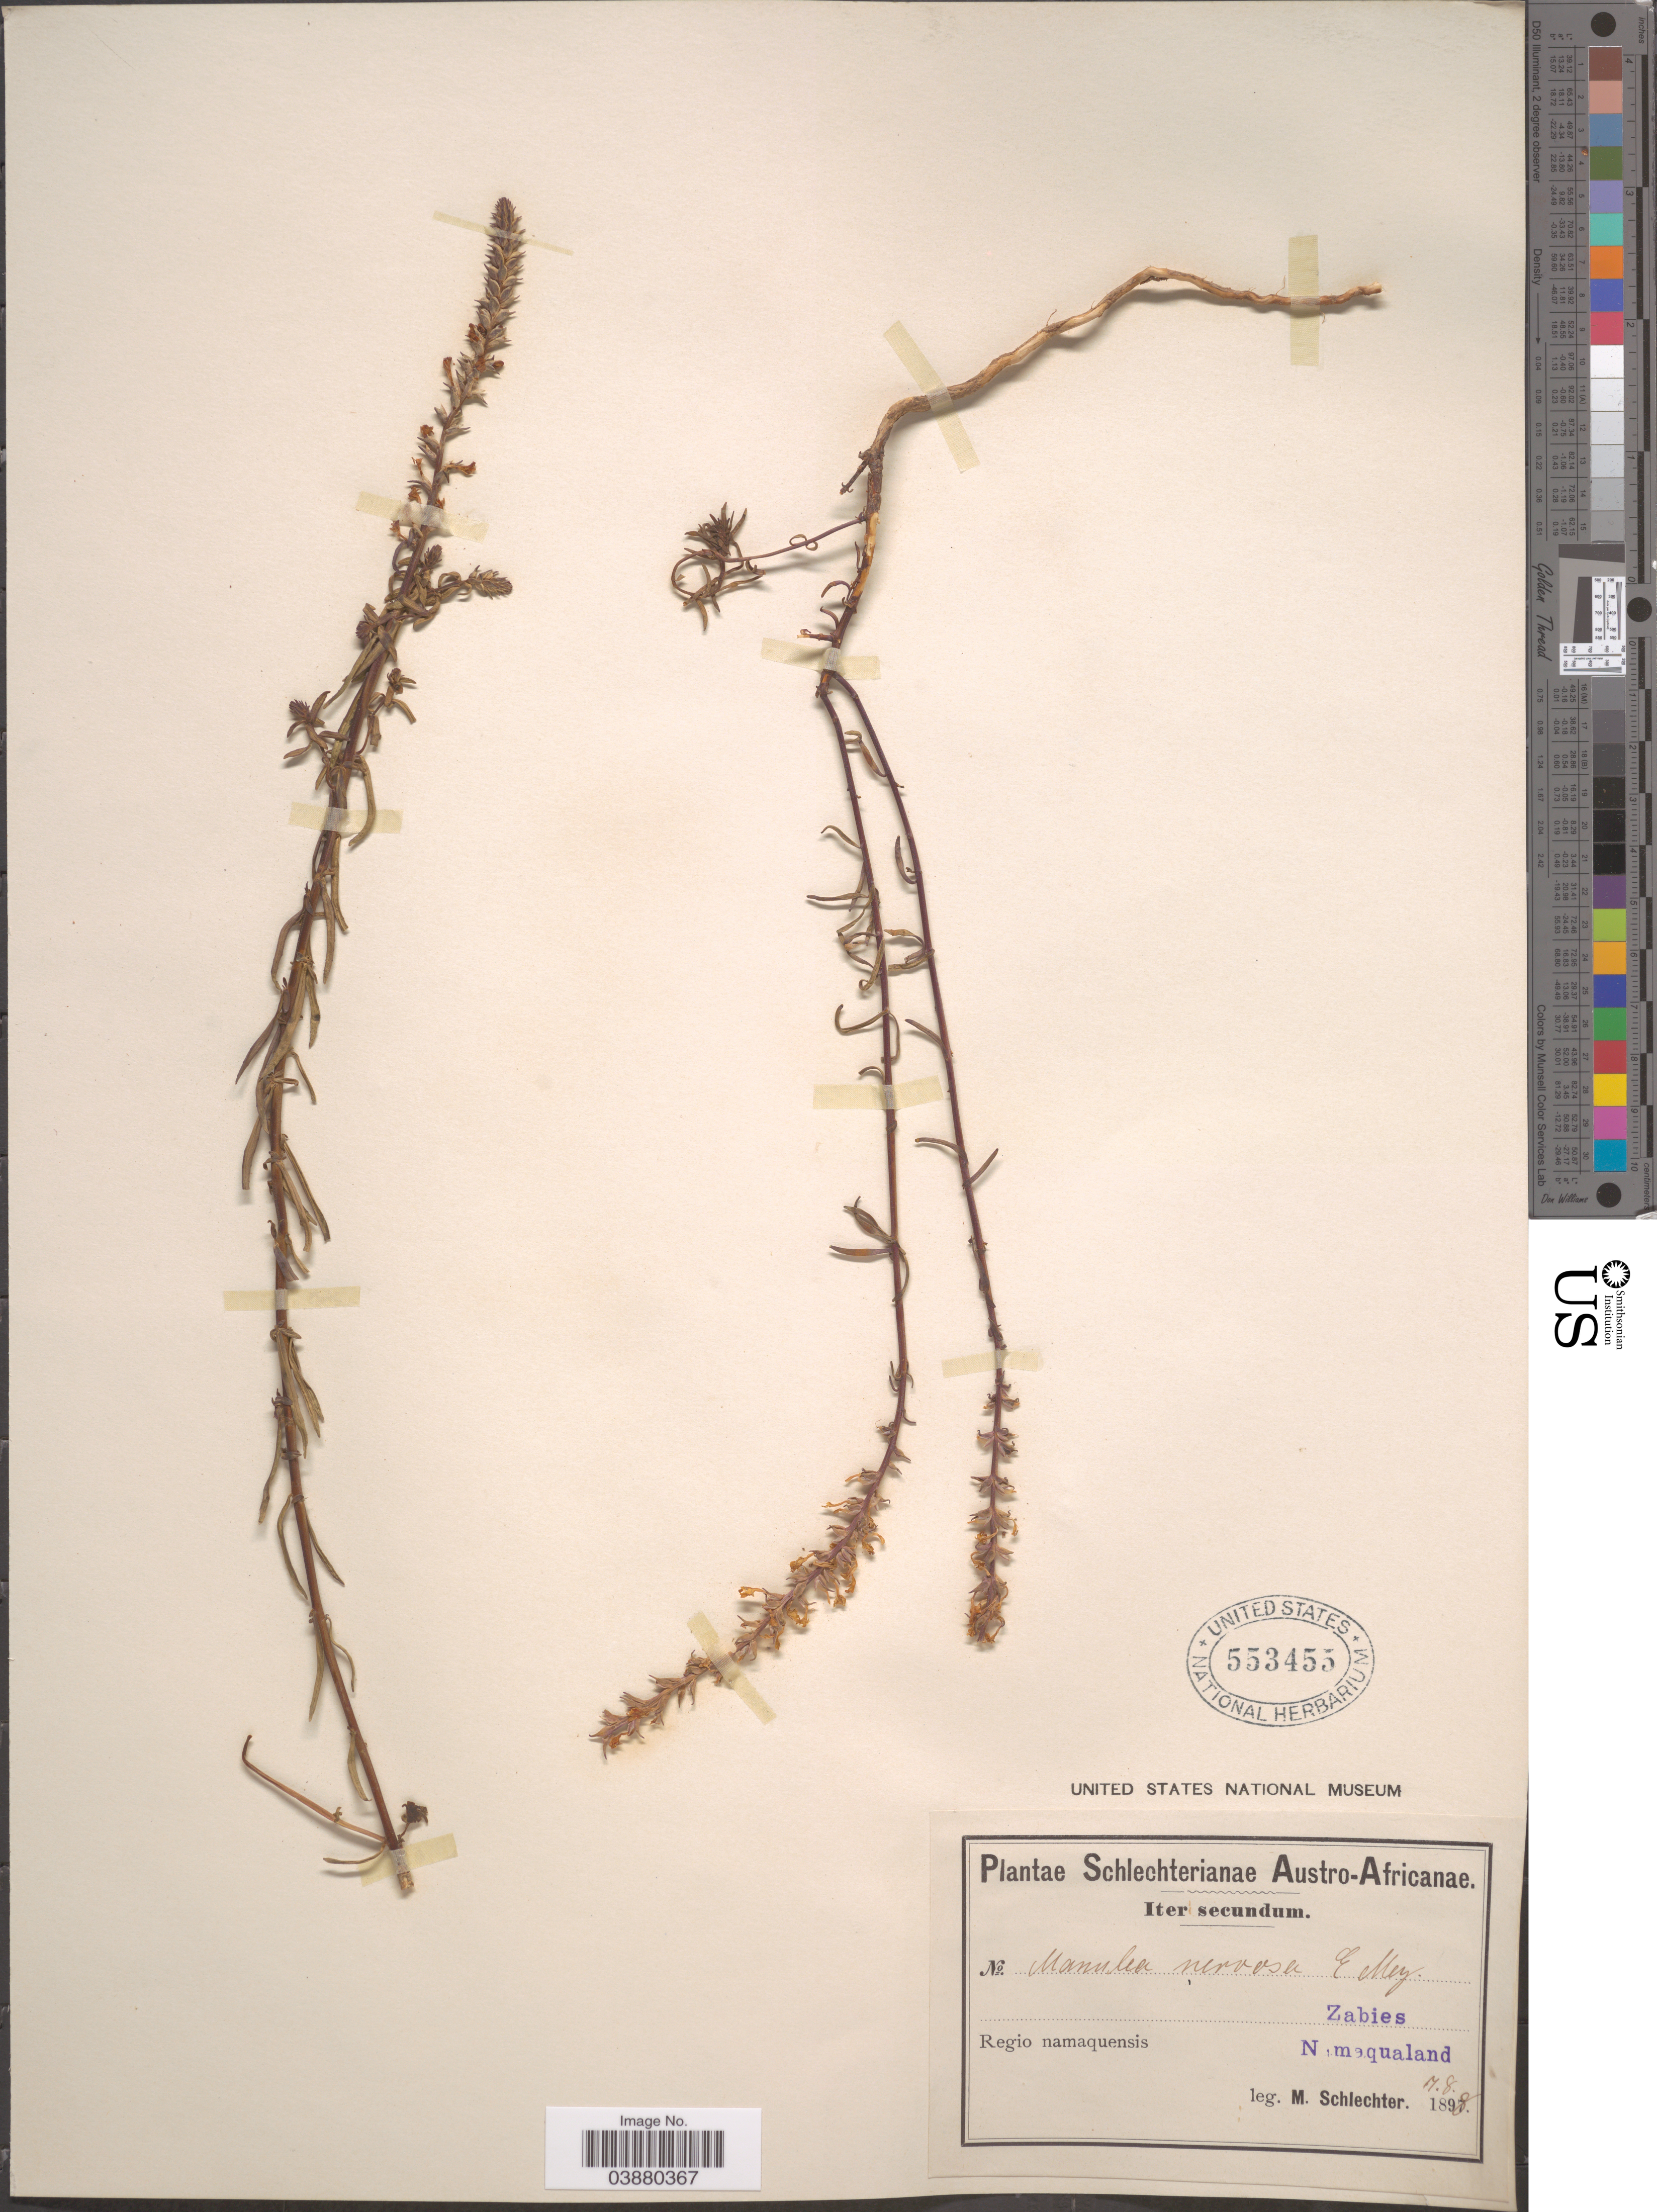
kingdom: Plantae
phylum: Tracheophyta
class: Magnoliopsida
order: Lamiales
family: Scrophulariaceae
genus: Manulea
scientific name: Manulea nervosa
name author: E. Mey. ex Benth.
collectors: M. Schlechter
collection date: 1898-08-07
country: South Africa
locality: Austro-Africanae. Zabies, Namaqualand. Regio namaquensis.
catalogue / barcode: US 553455